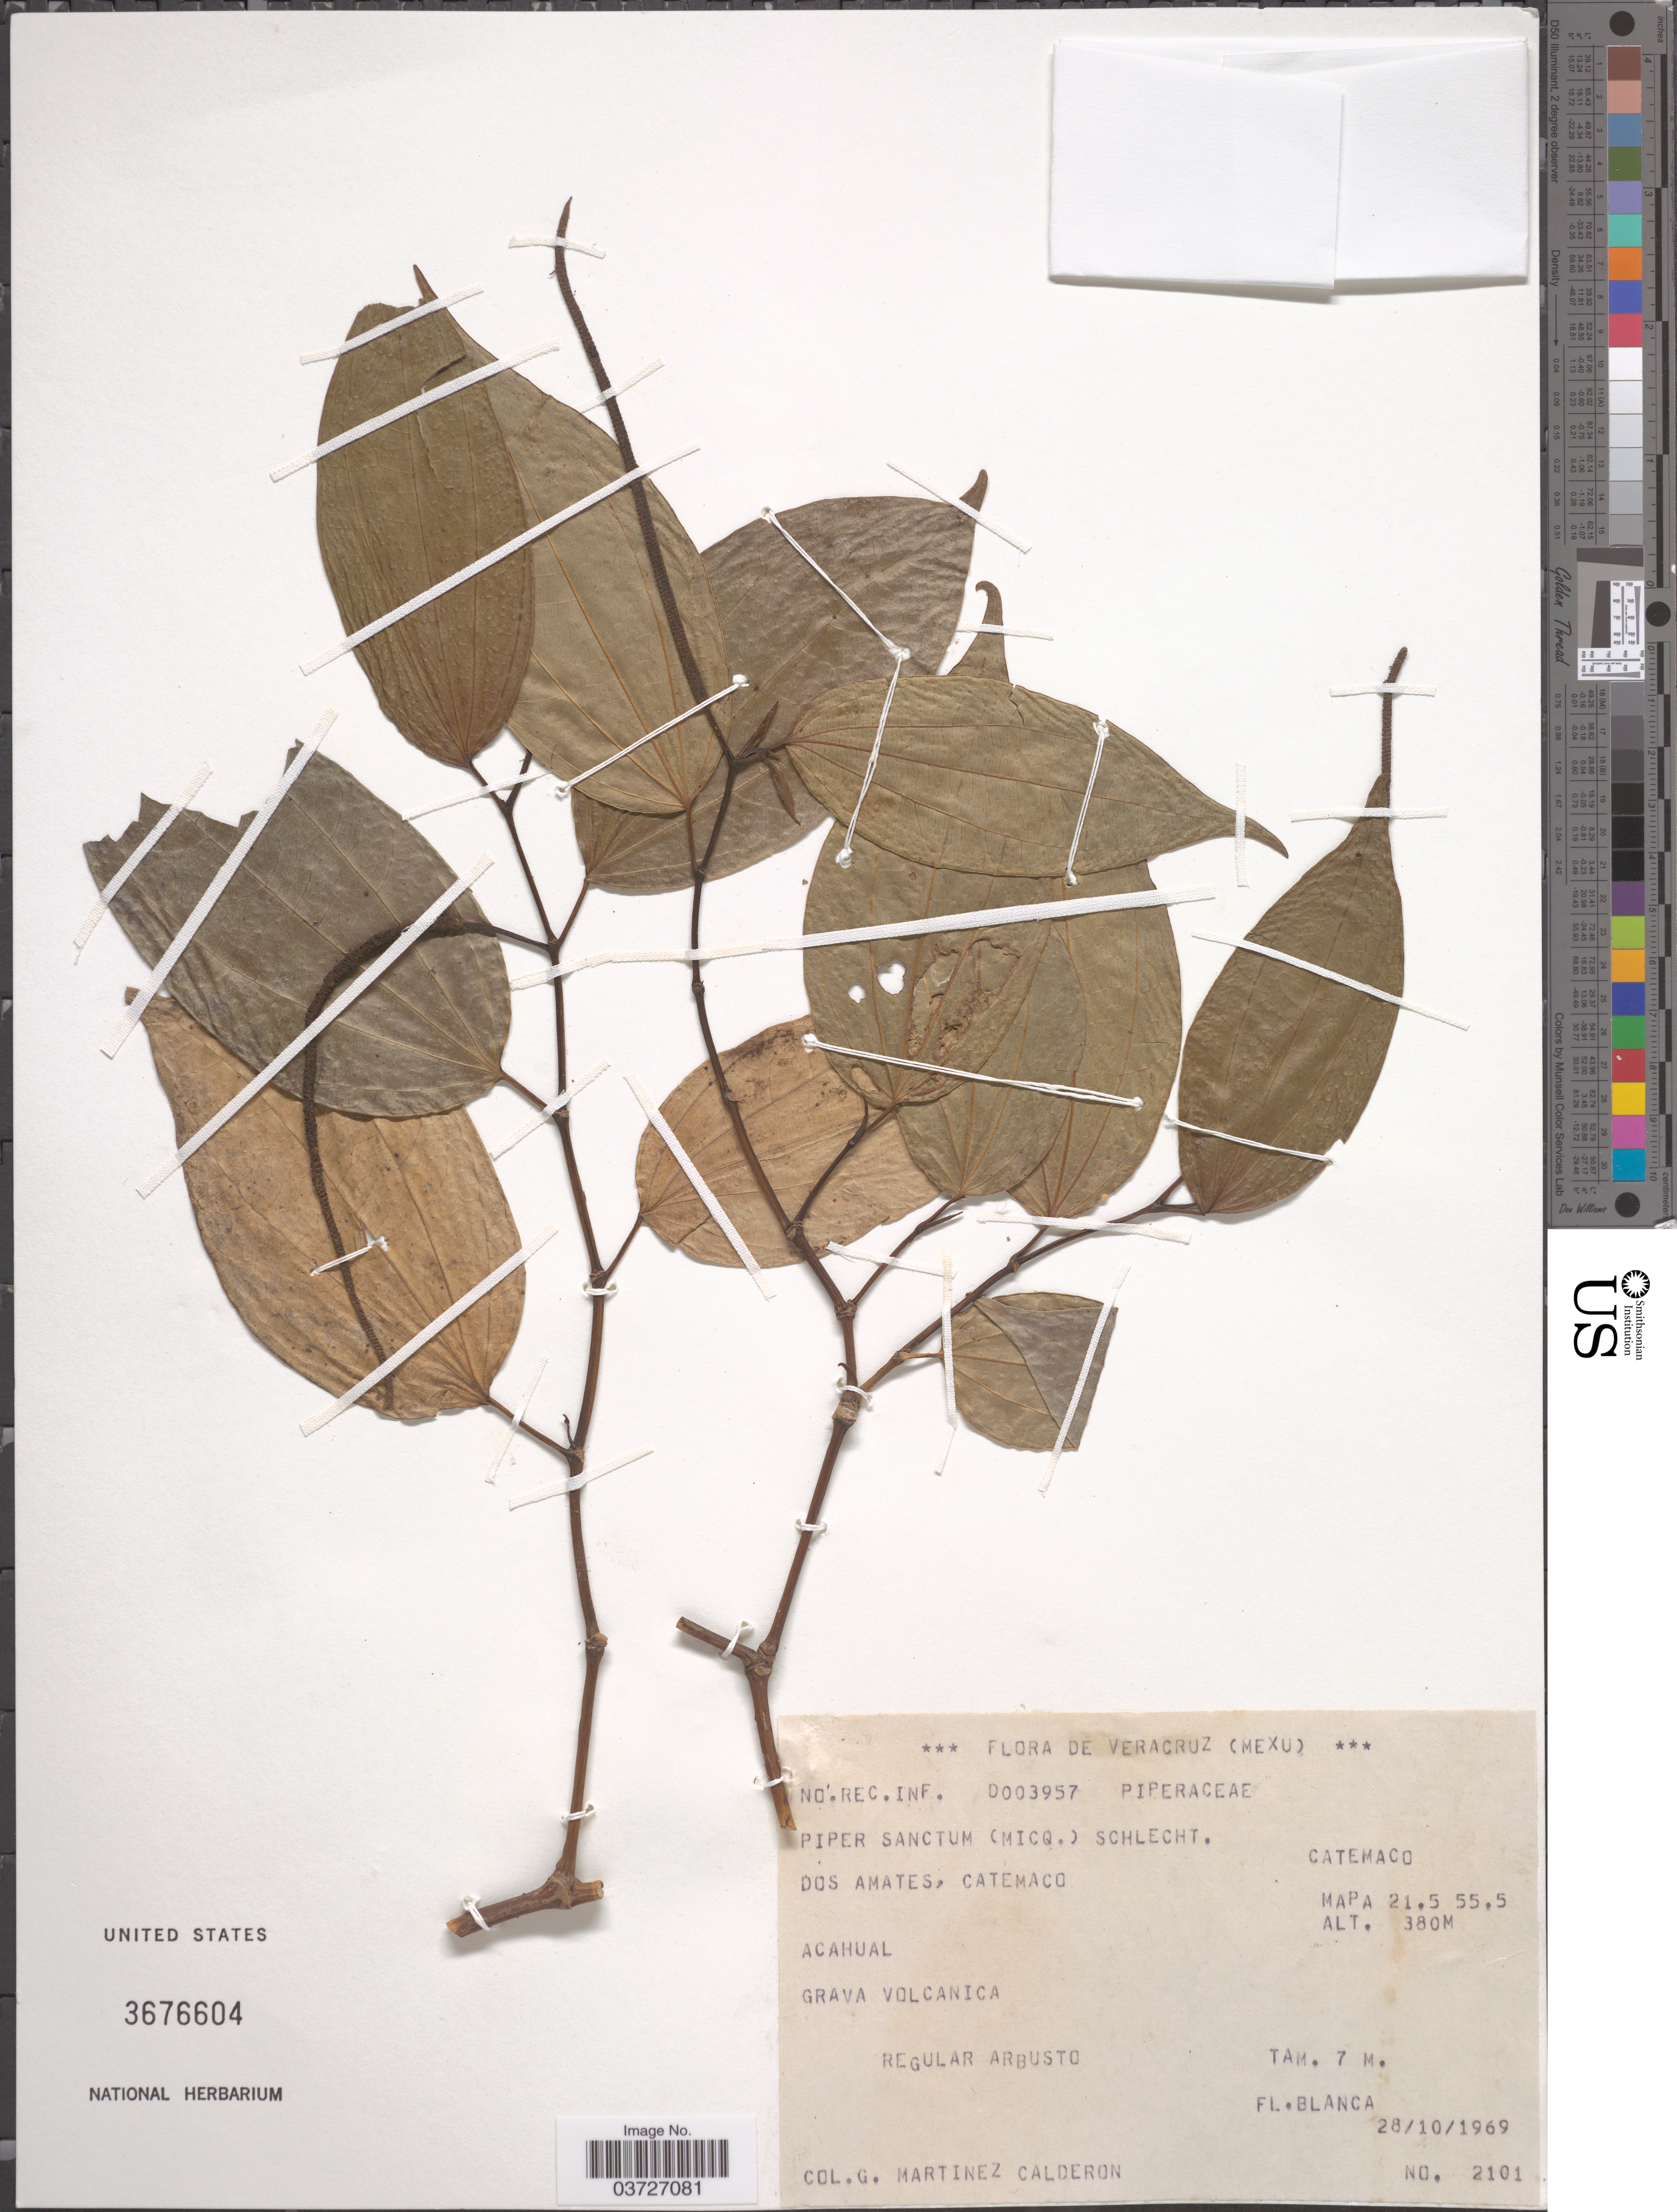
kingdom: Plantae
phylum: Tracheophyta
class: Magnoliopsida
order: Piperales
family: Piperaceae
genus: Piper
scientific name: Piper sanctum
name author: Miq.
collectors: G. Martínez Calderón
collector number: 2101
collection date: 1969-10-28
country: Mexico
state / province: Veracruz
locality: Veracruz. Dos Amates, Catemaco.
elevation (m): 380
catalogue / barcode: US 3676604